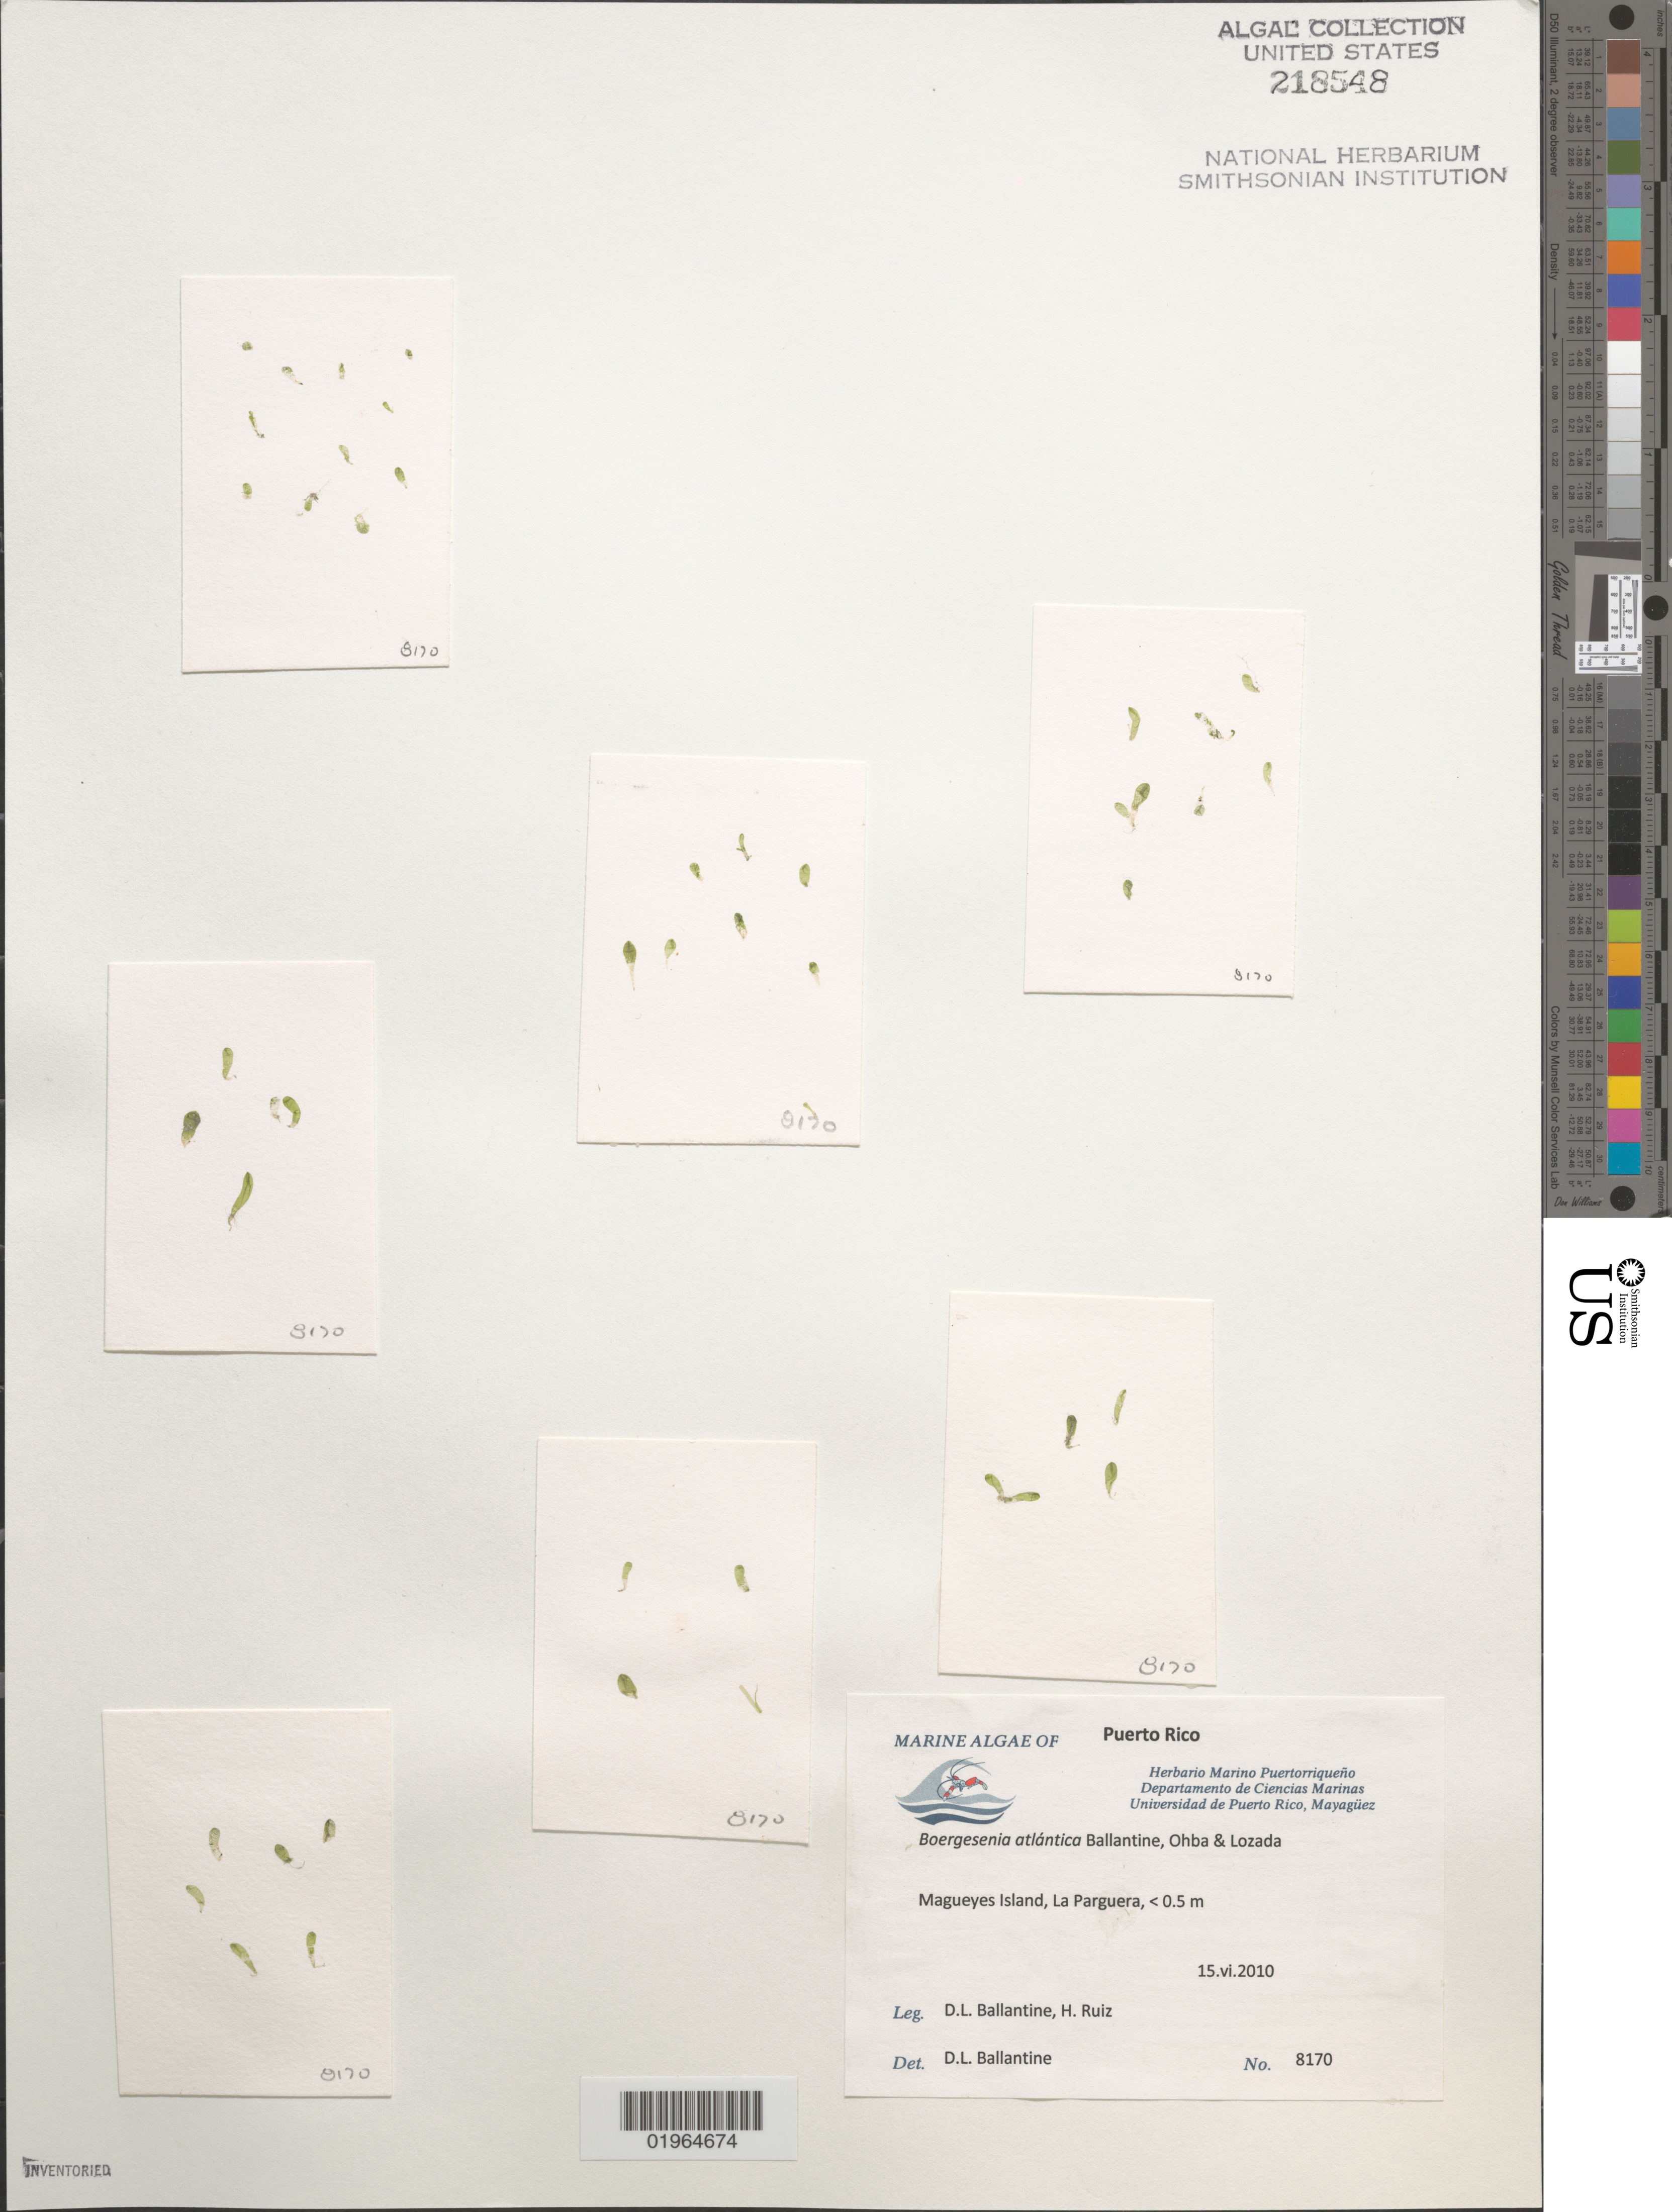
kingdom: Plantae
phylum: Chlorophyta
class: Ulvophyceae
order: Siphonocladales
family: Siphonocladaceae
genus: Boergesenia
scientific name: Boergesenia parvula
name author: D.L. Ballant. et al.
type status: Isotype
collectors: D.L. Ballantine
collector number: DLB 8170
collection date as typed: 15 Jun 2010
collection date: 2010-06-15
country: Puerto Rico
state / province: Lajas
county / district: La Parguera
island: Isla Magueyes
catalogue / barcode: US 218548